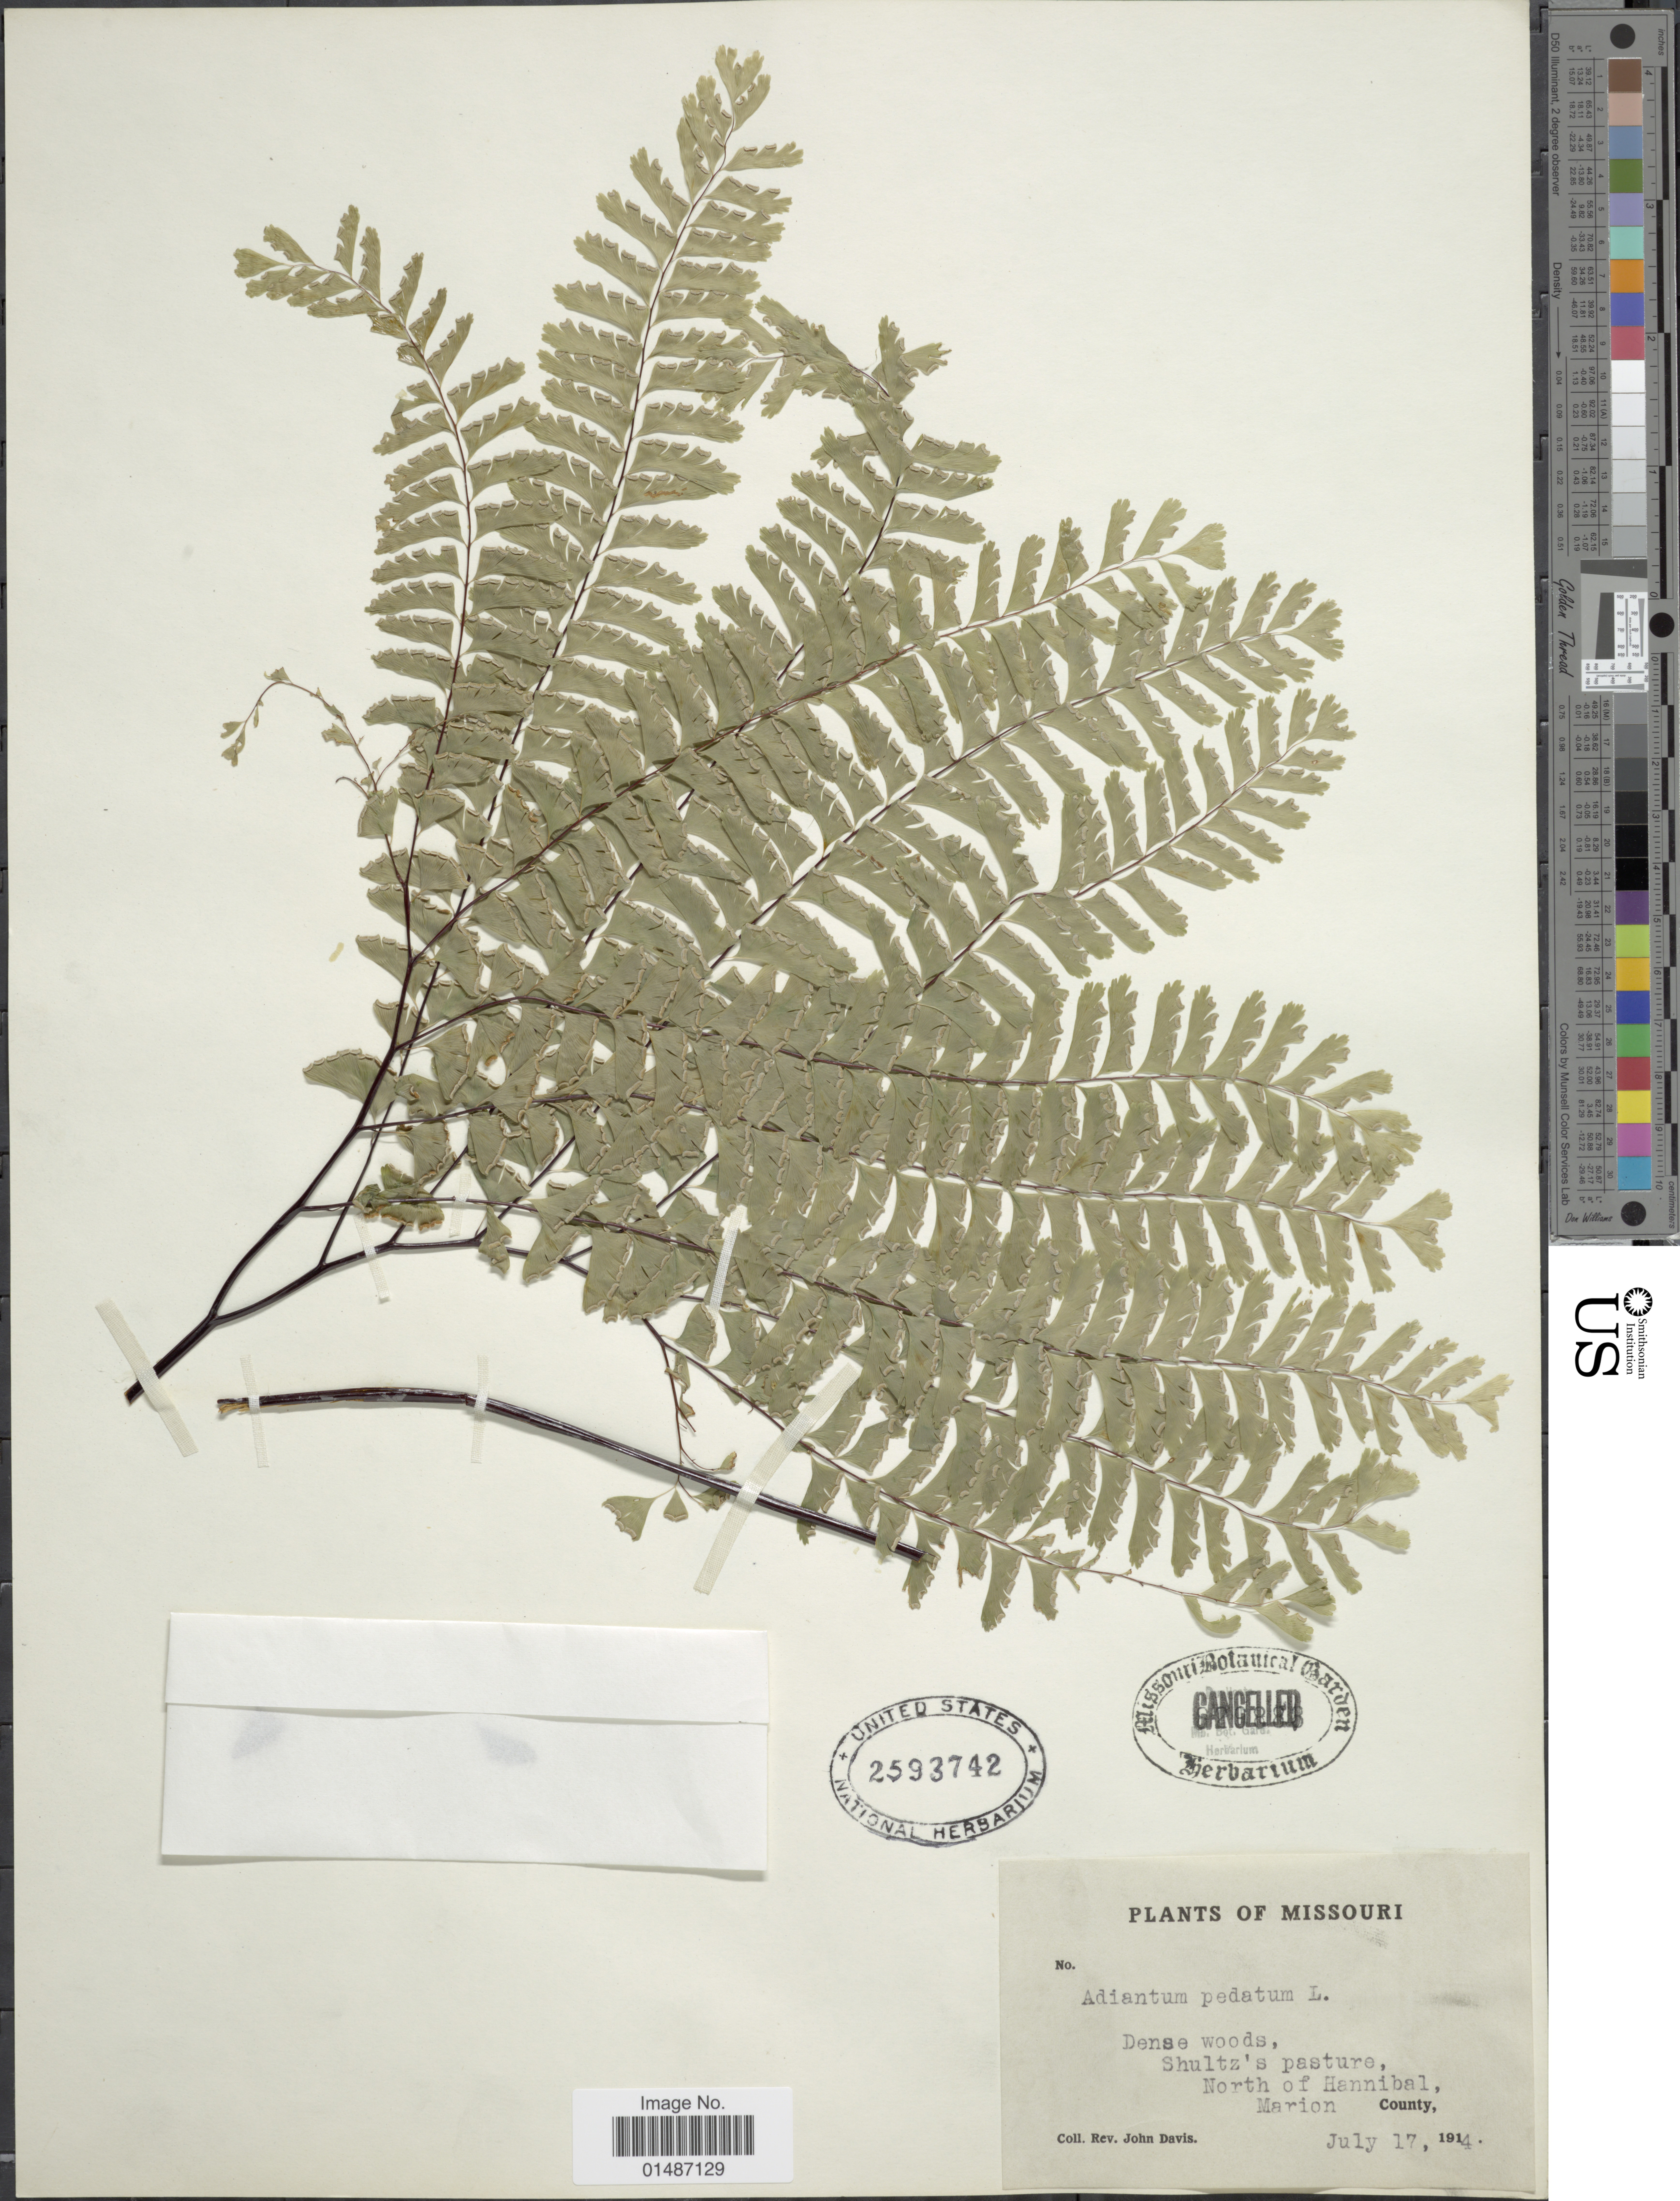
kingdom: Plantae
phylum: Tracheophyta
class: Polypodiopsida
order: Polypodiales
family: Pteridaceae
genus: Adiantum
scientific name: Adiantum pedatum var. pedatum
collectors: J. Davis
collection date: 1914-07-17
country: United States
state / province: Missouri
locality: Dense woods, Shultz's pasture, North of Hannibal, Marion County.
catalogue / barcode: US 2593742